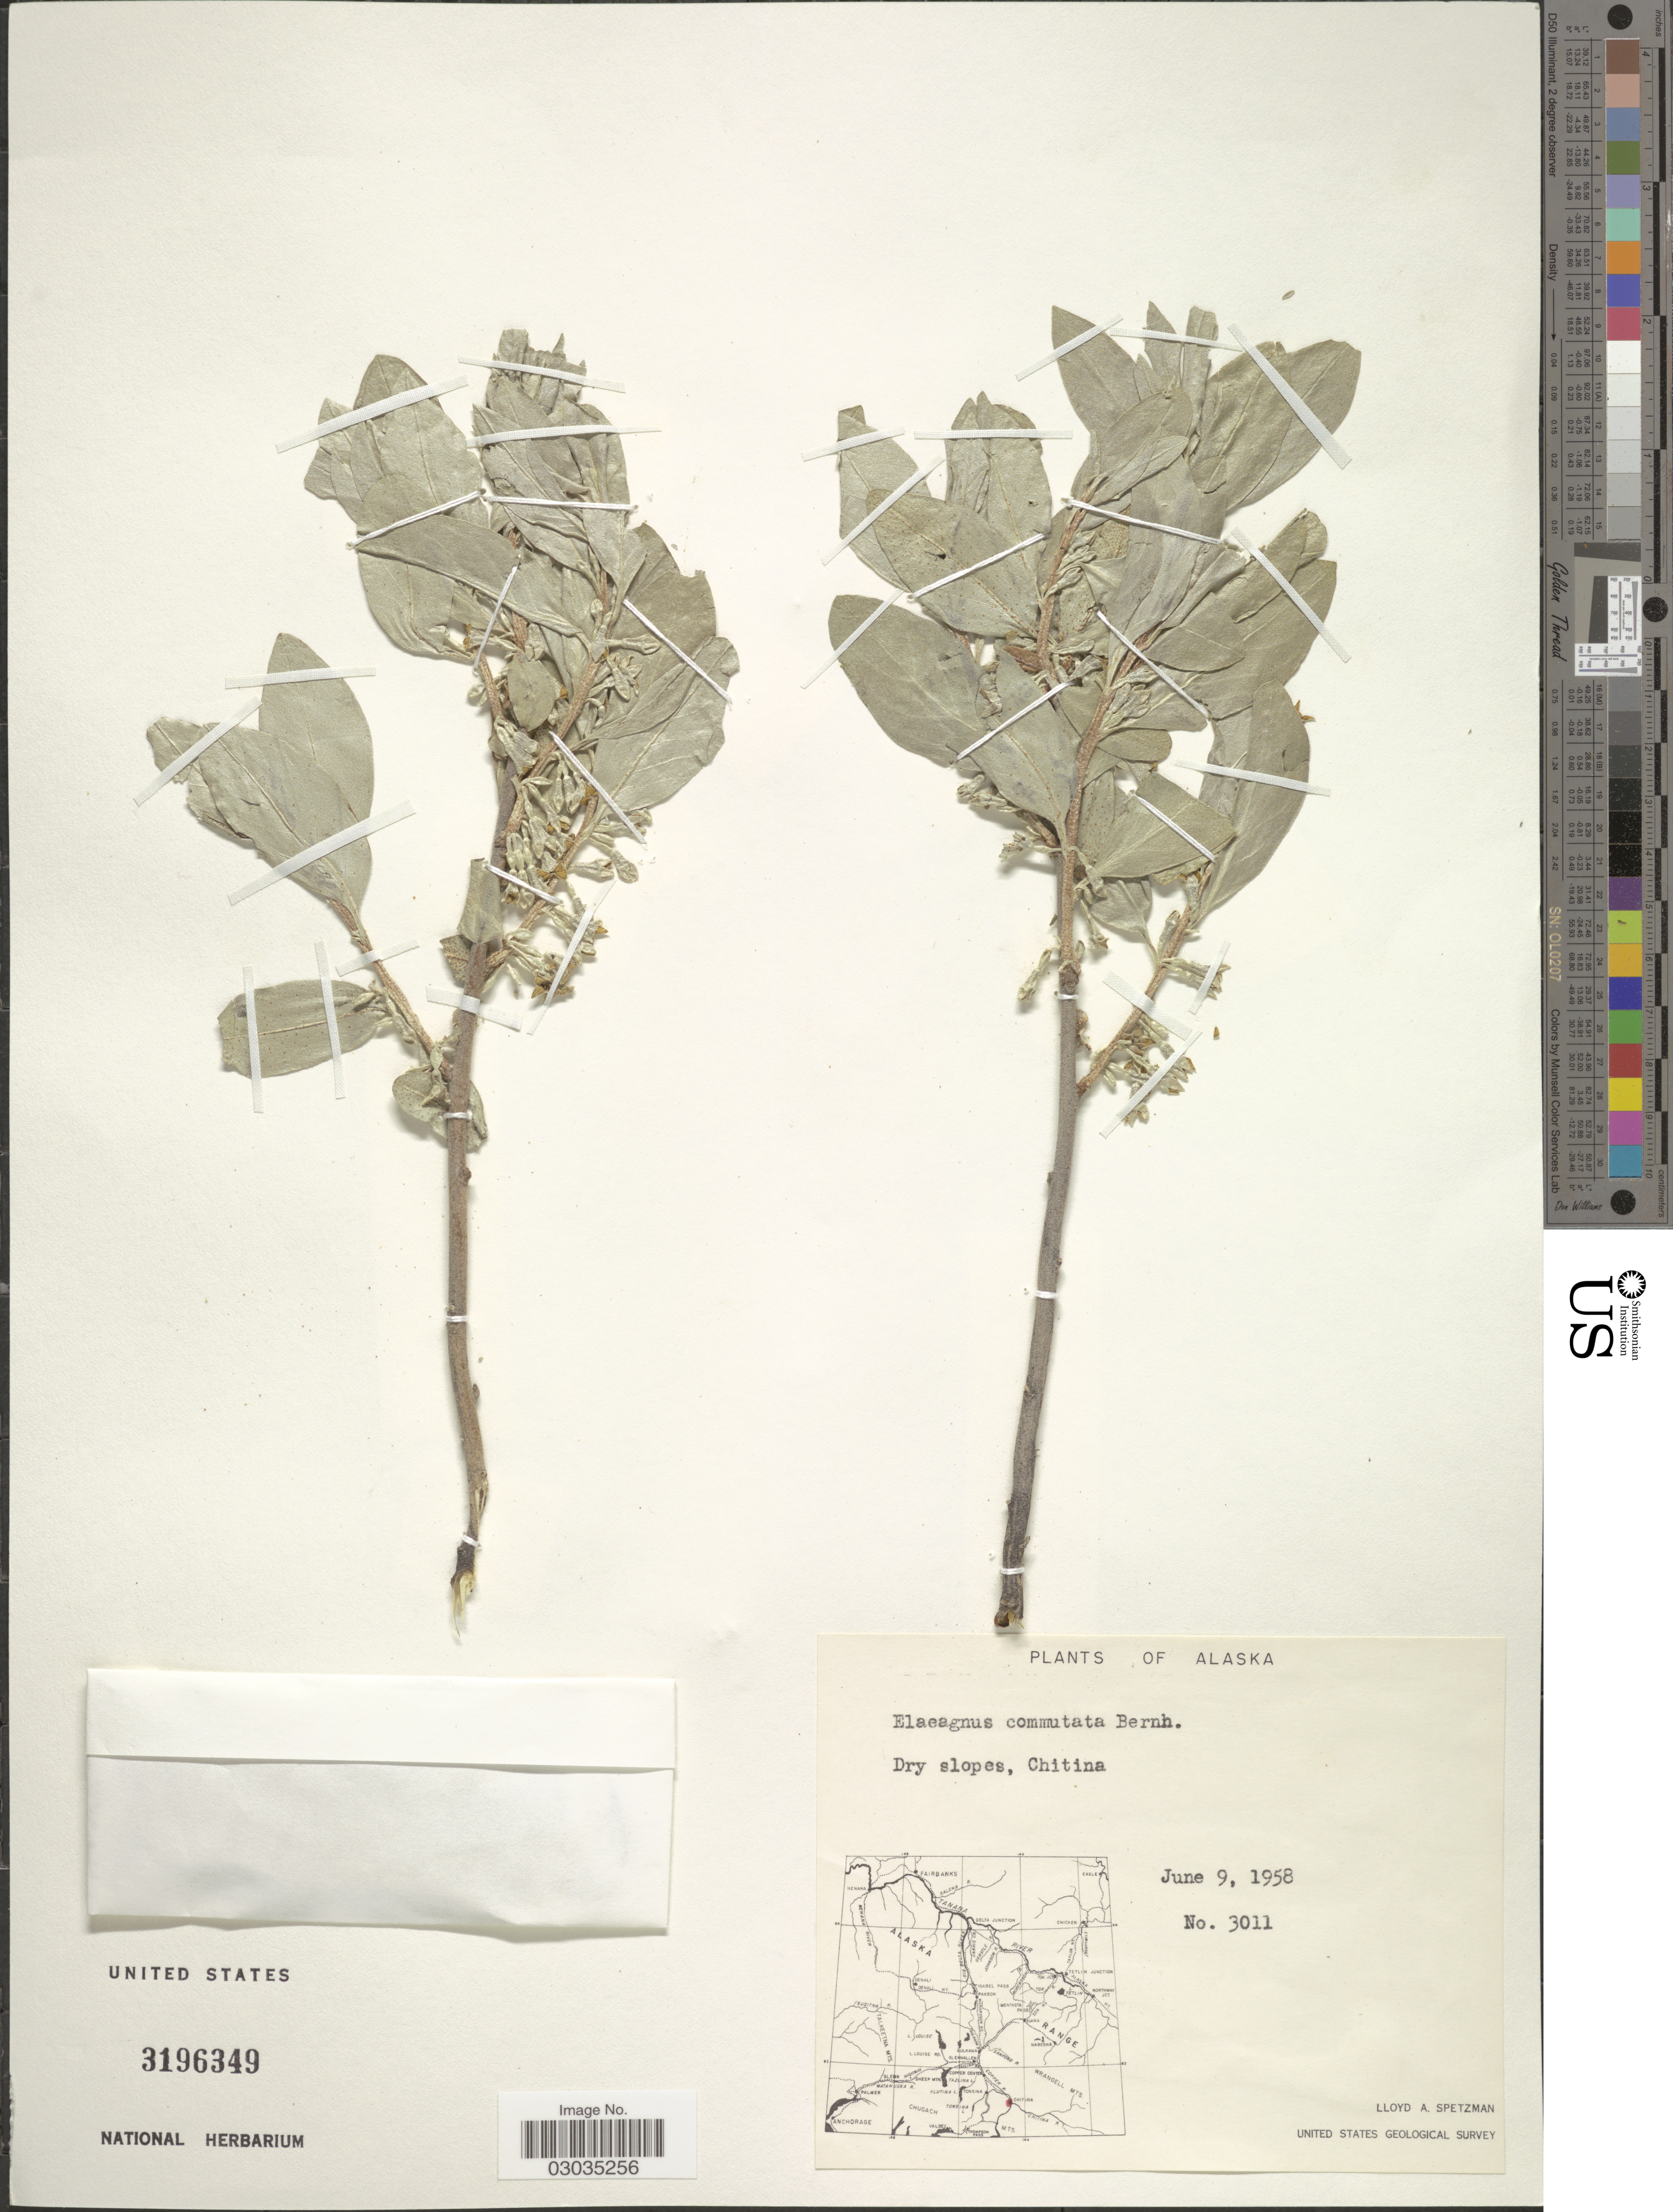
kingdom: Plantae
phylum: Tracheophyta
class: Magnoliopsida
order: Rosales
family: Elaeagnaceae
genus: Elaeagnus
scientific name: Elaeagnus commutata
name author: Bernh. ex Rydb.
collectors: L. Spetzman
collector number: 3011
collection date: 1958-06-09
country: United States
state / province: Alaska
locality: Dry slopes, Chitina.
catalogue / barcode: US 3196349